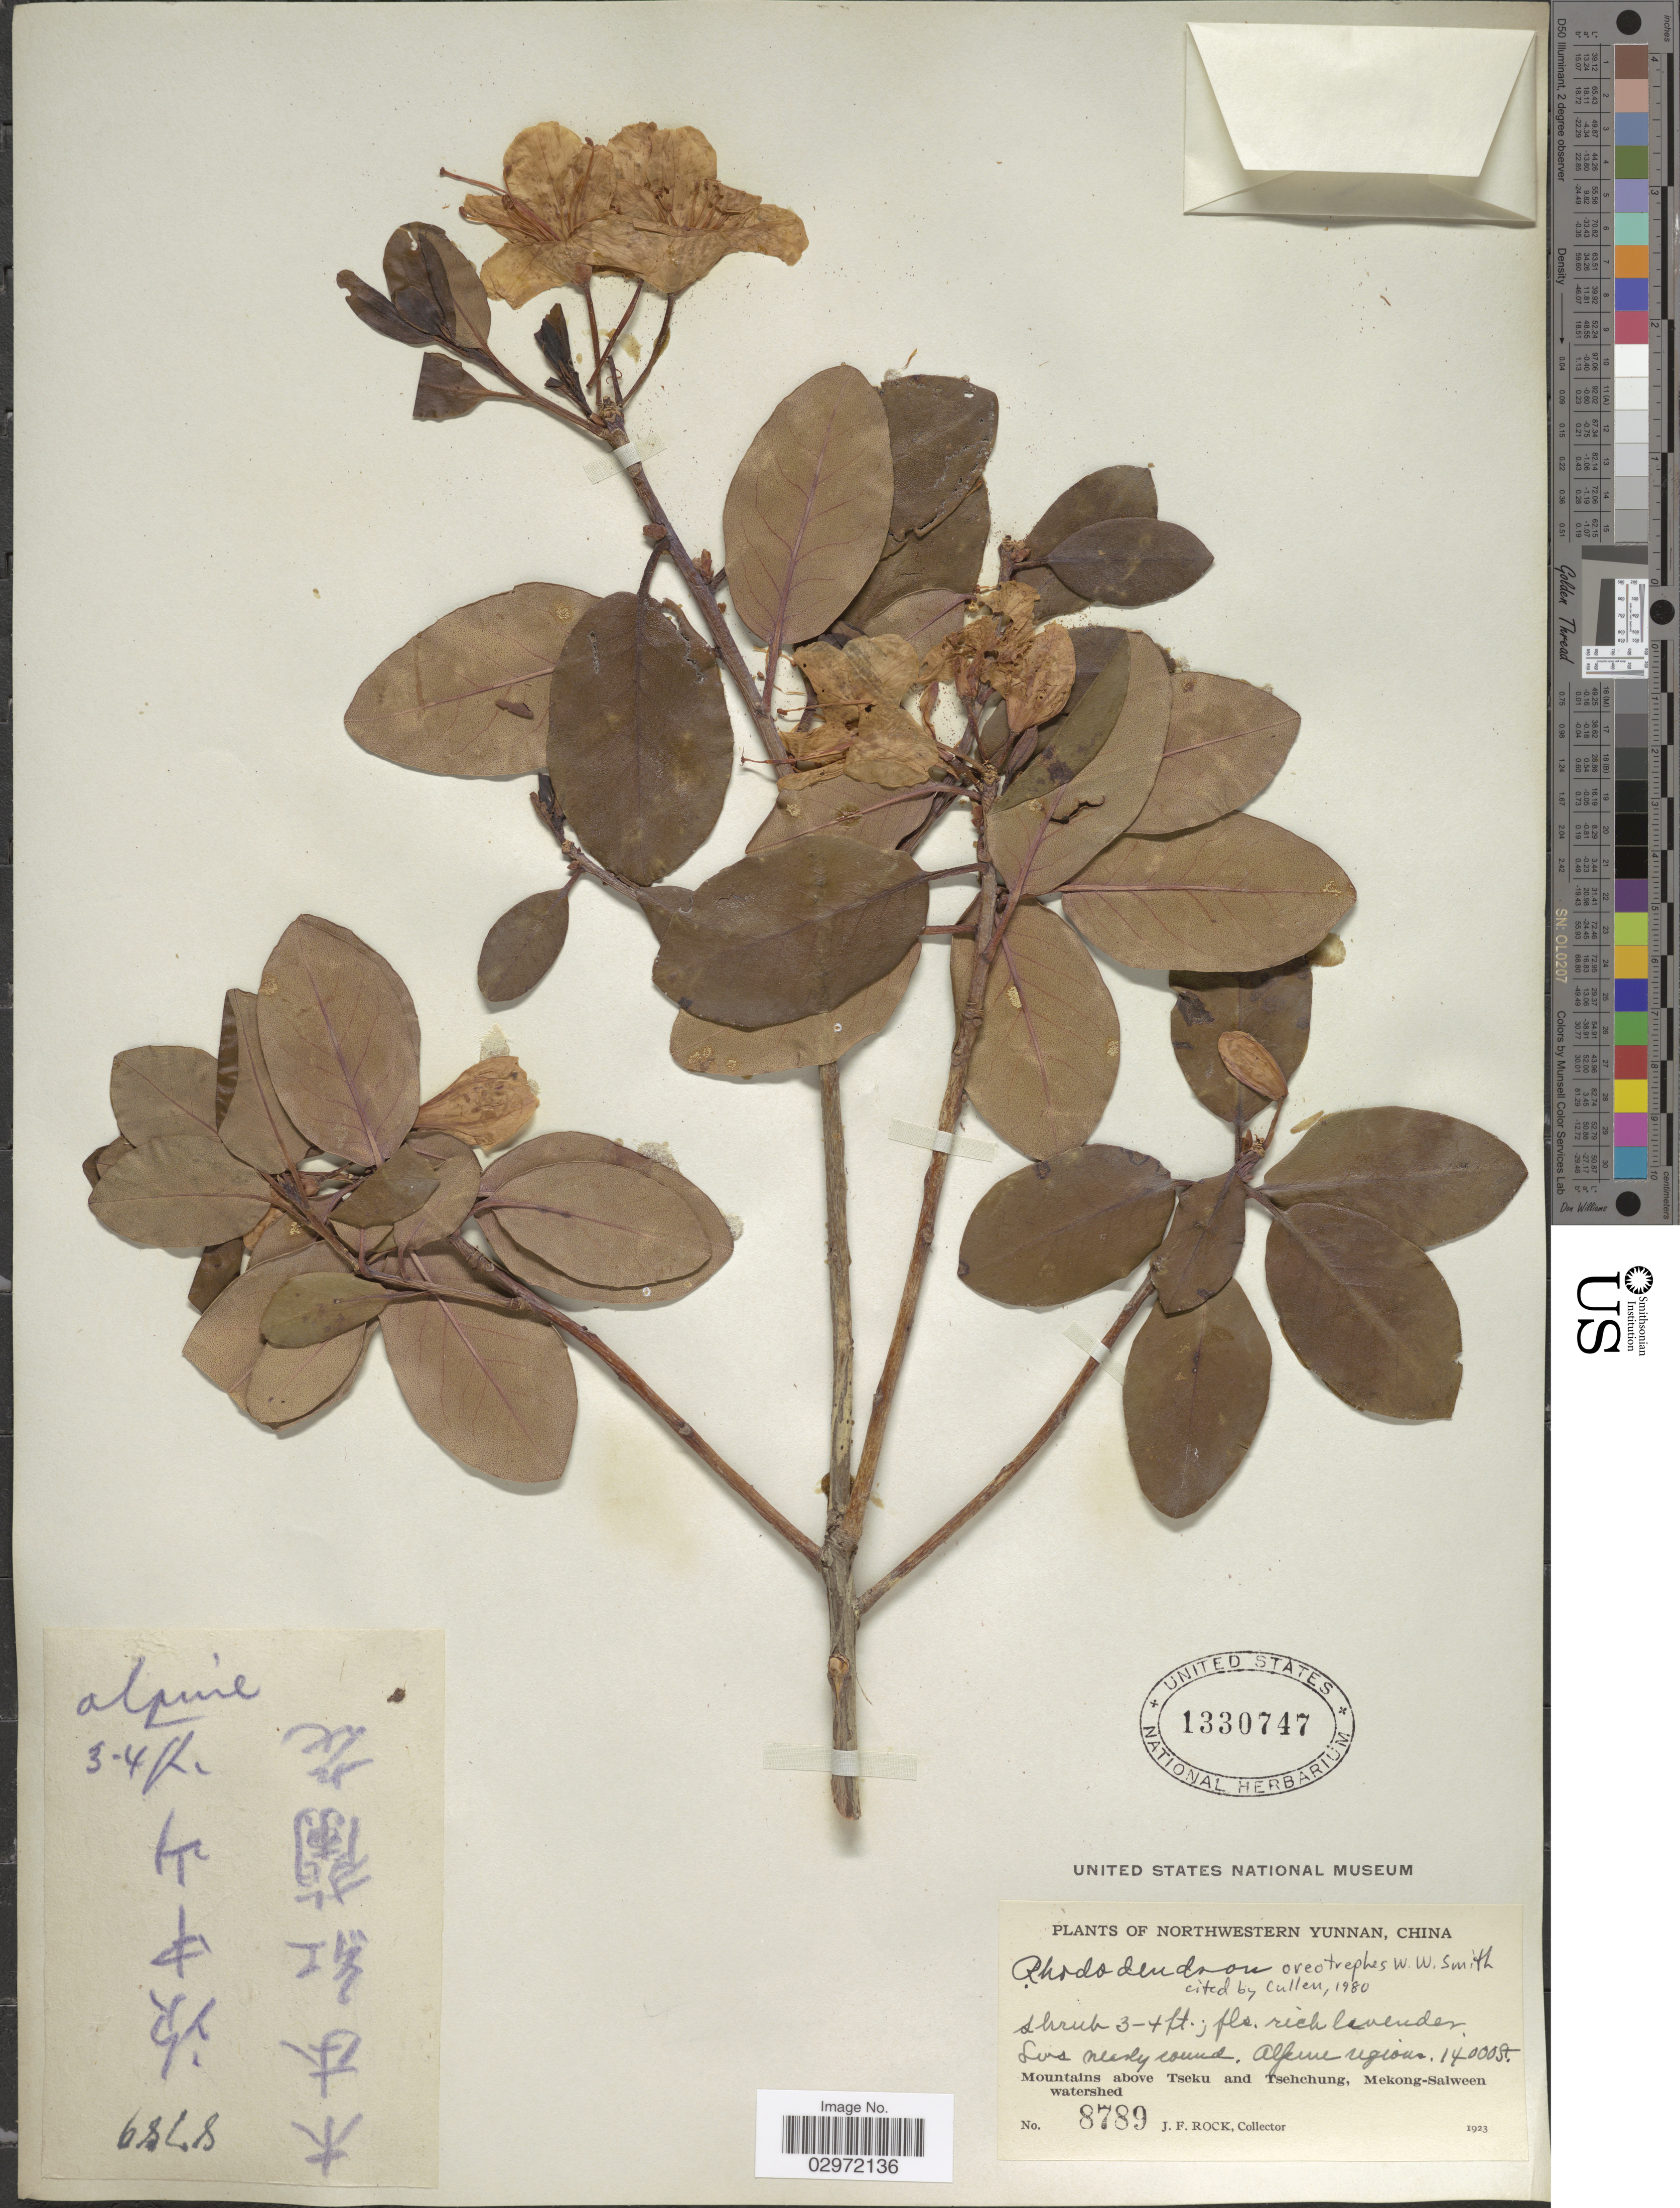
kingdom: Plantae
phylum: Tracheophyta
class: Magnoliopsida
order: Ericales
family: Ericaceae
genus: Rhododendron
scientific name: Rhododendron oreotrephes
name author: W.W. Sm.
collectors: J. Rock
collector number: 8789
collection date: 1923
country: China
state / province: Yunnan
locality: Northwestern Yunnan. Alpine region. Mountains above Tseku and Tsehchung, Mekong-Salween watershed.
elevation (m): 4267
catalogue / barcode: US 1330747